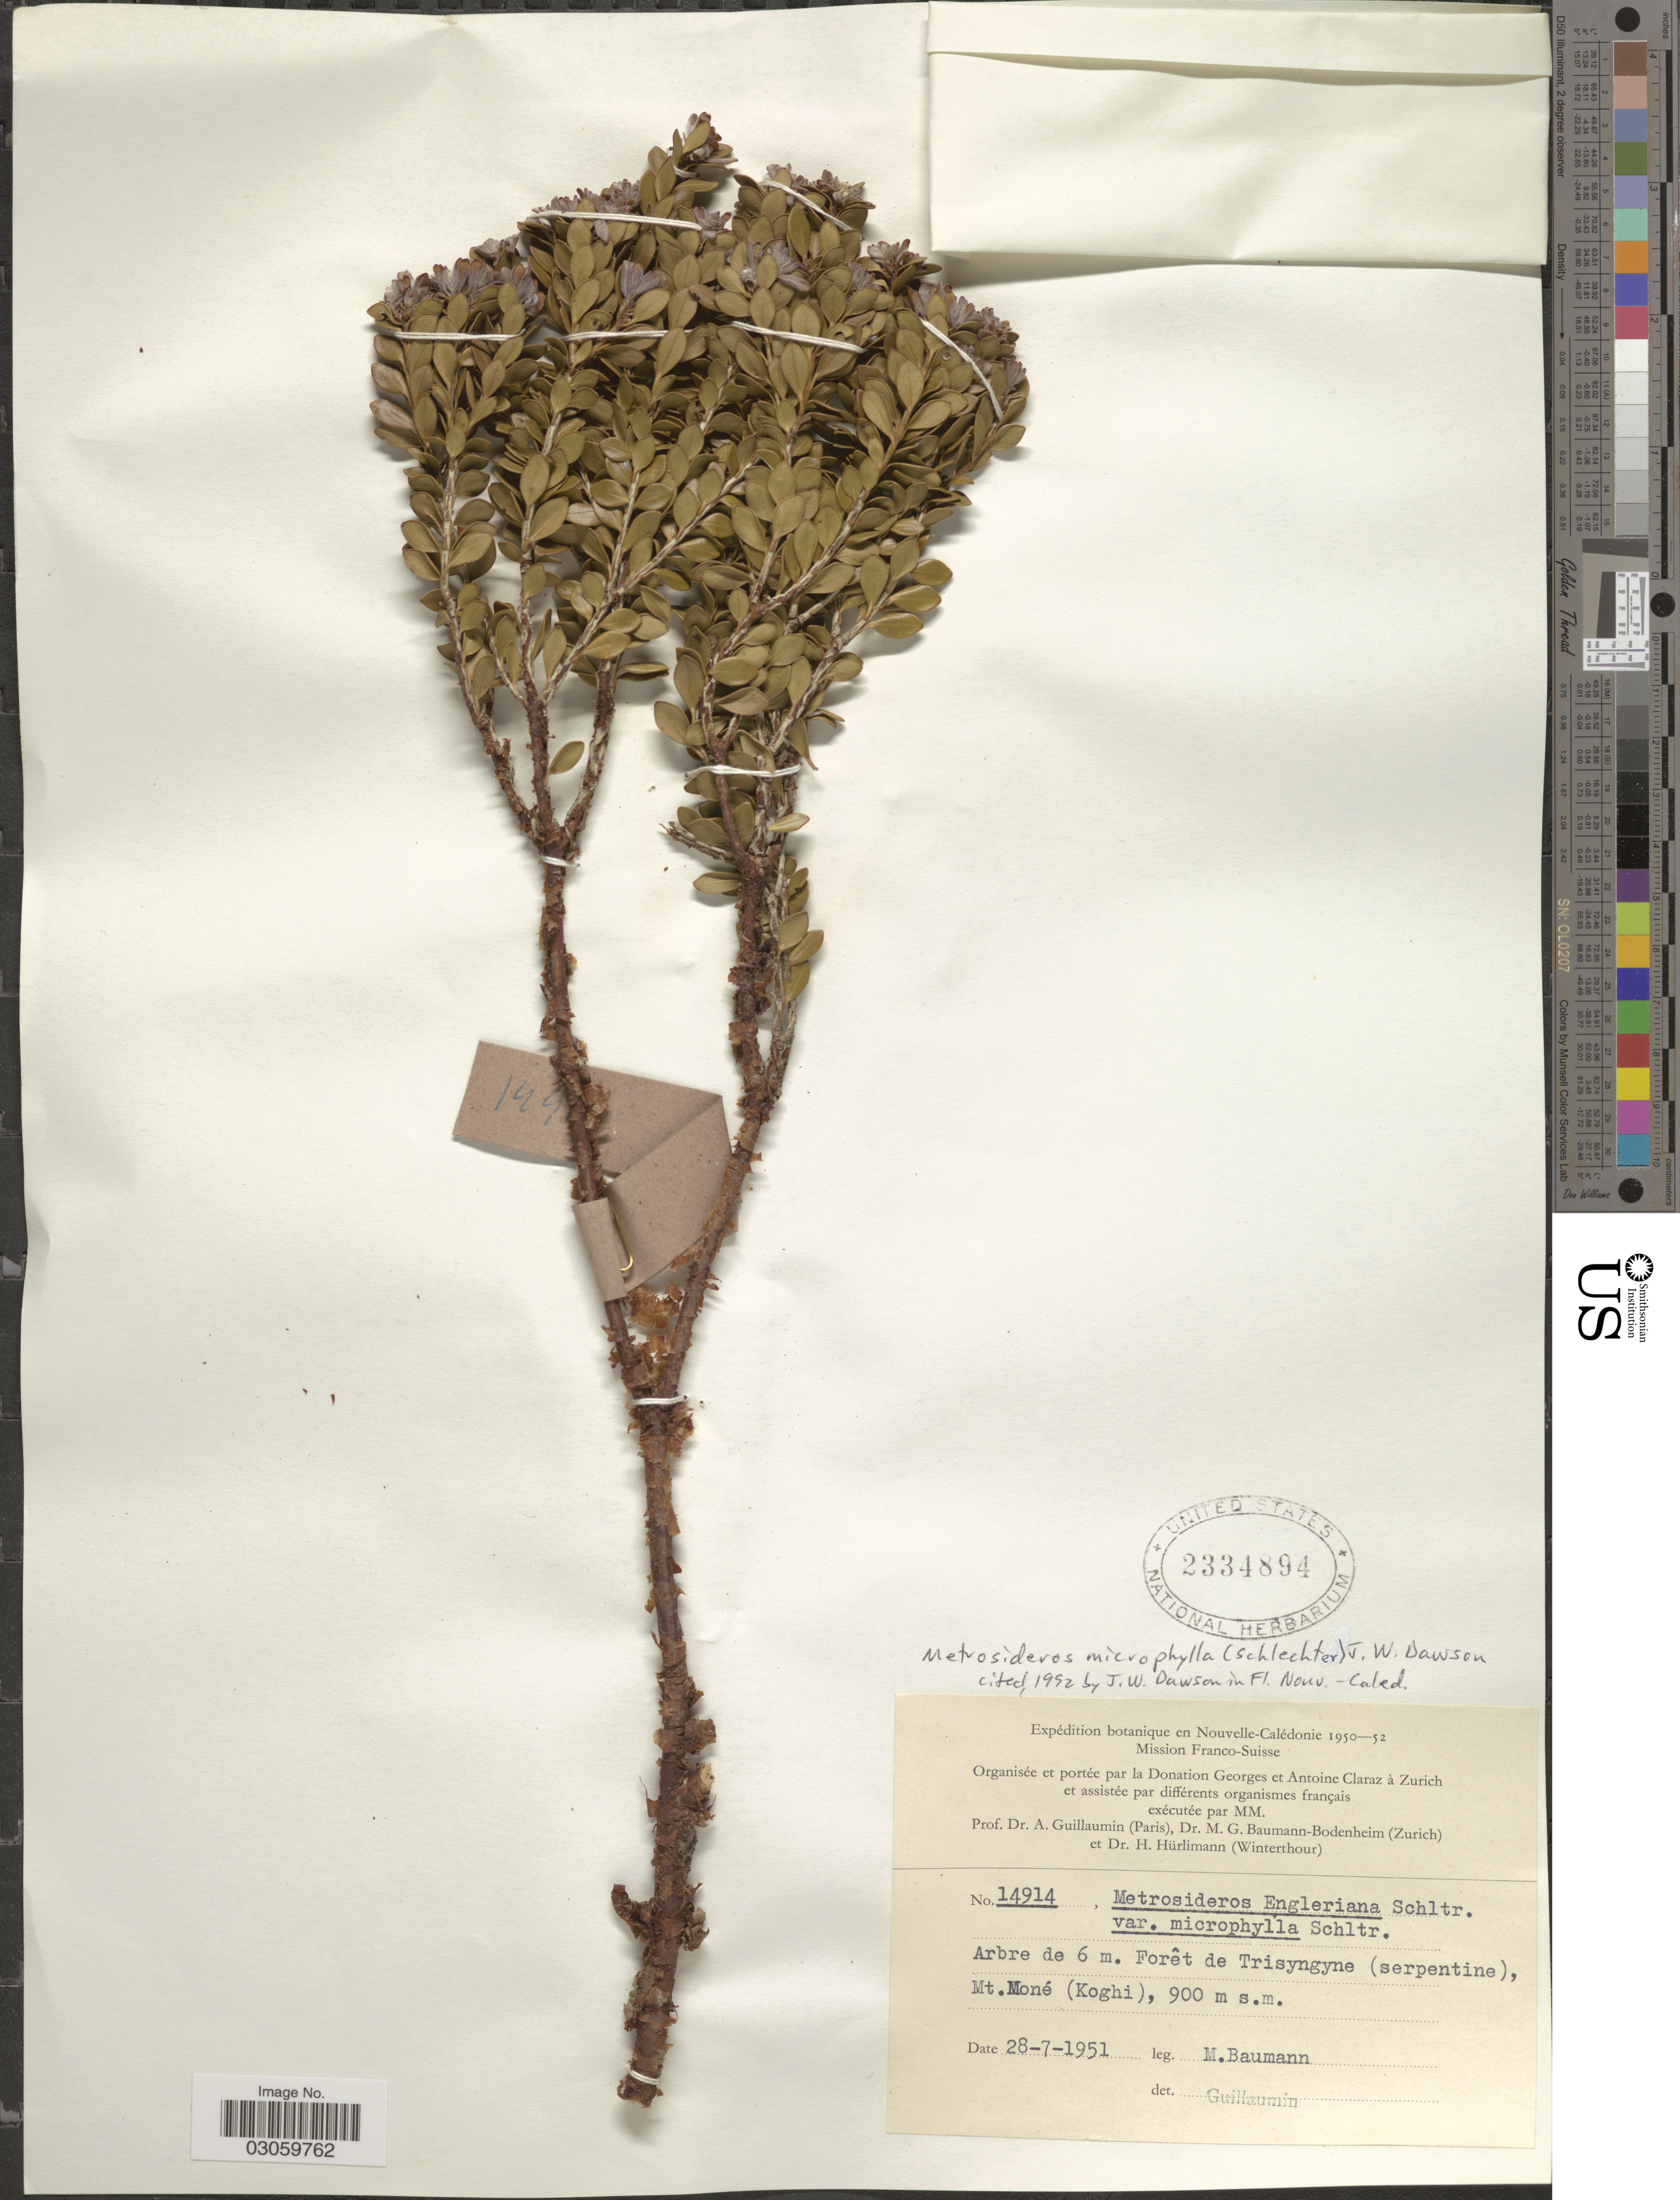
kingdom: Plantae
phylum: Tracheophyta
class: Magnoliopsida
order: Myrtales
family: Myrtaceae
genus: Metrosideros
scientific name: Metrosideros microphylla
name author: (Schltr.) J.W. Dawson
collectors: M. G. Baumann-Bodenheim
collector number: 14914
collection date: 1951-07-28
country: New Caledonia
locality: Forêt de Trisyngyne (serpentine), Mt. Moné (Koghi).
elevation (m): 900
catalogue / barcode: US 2334894